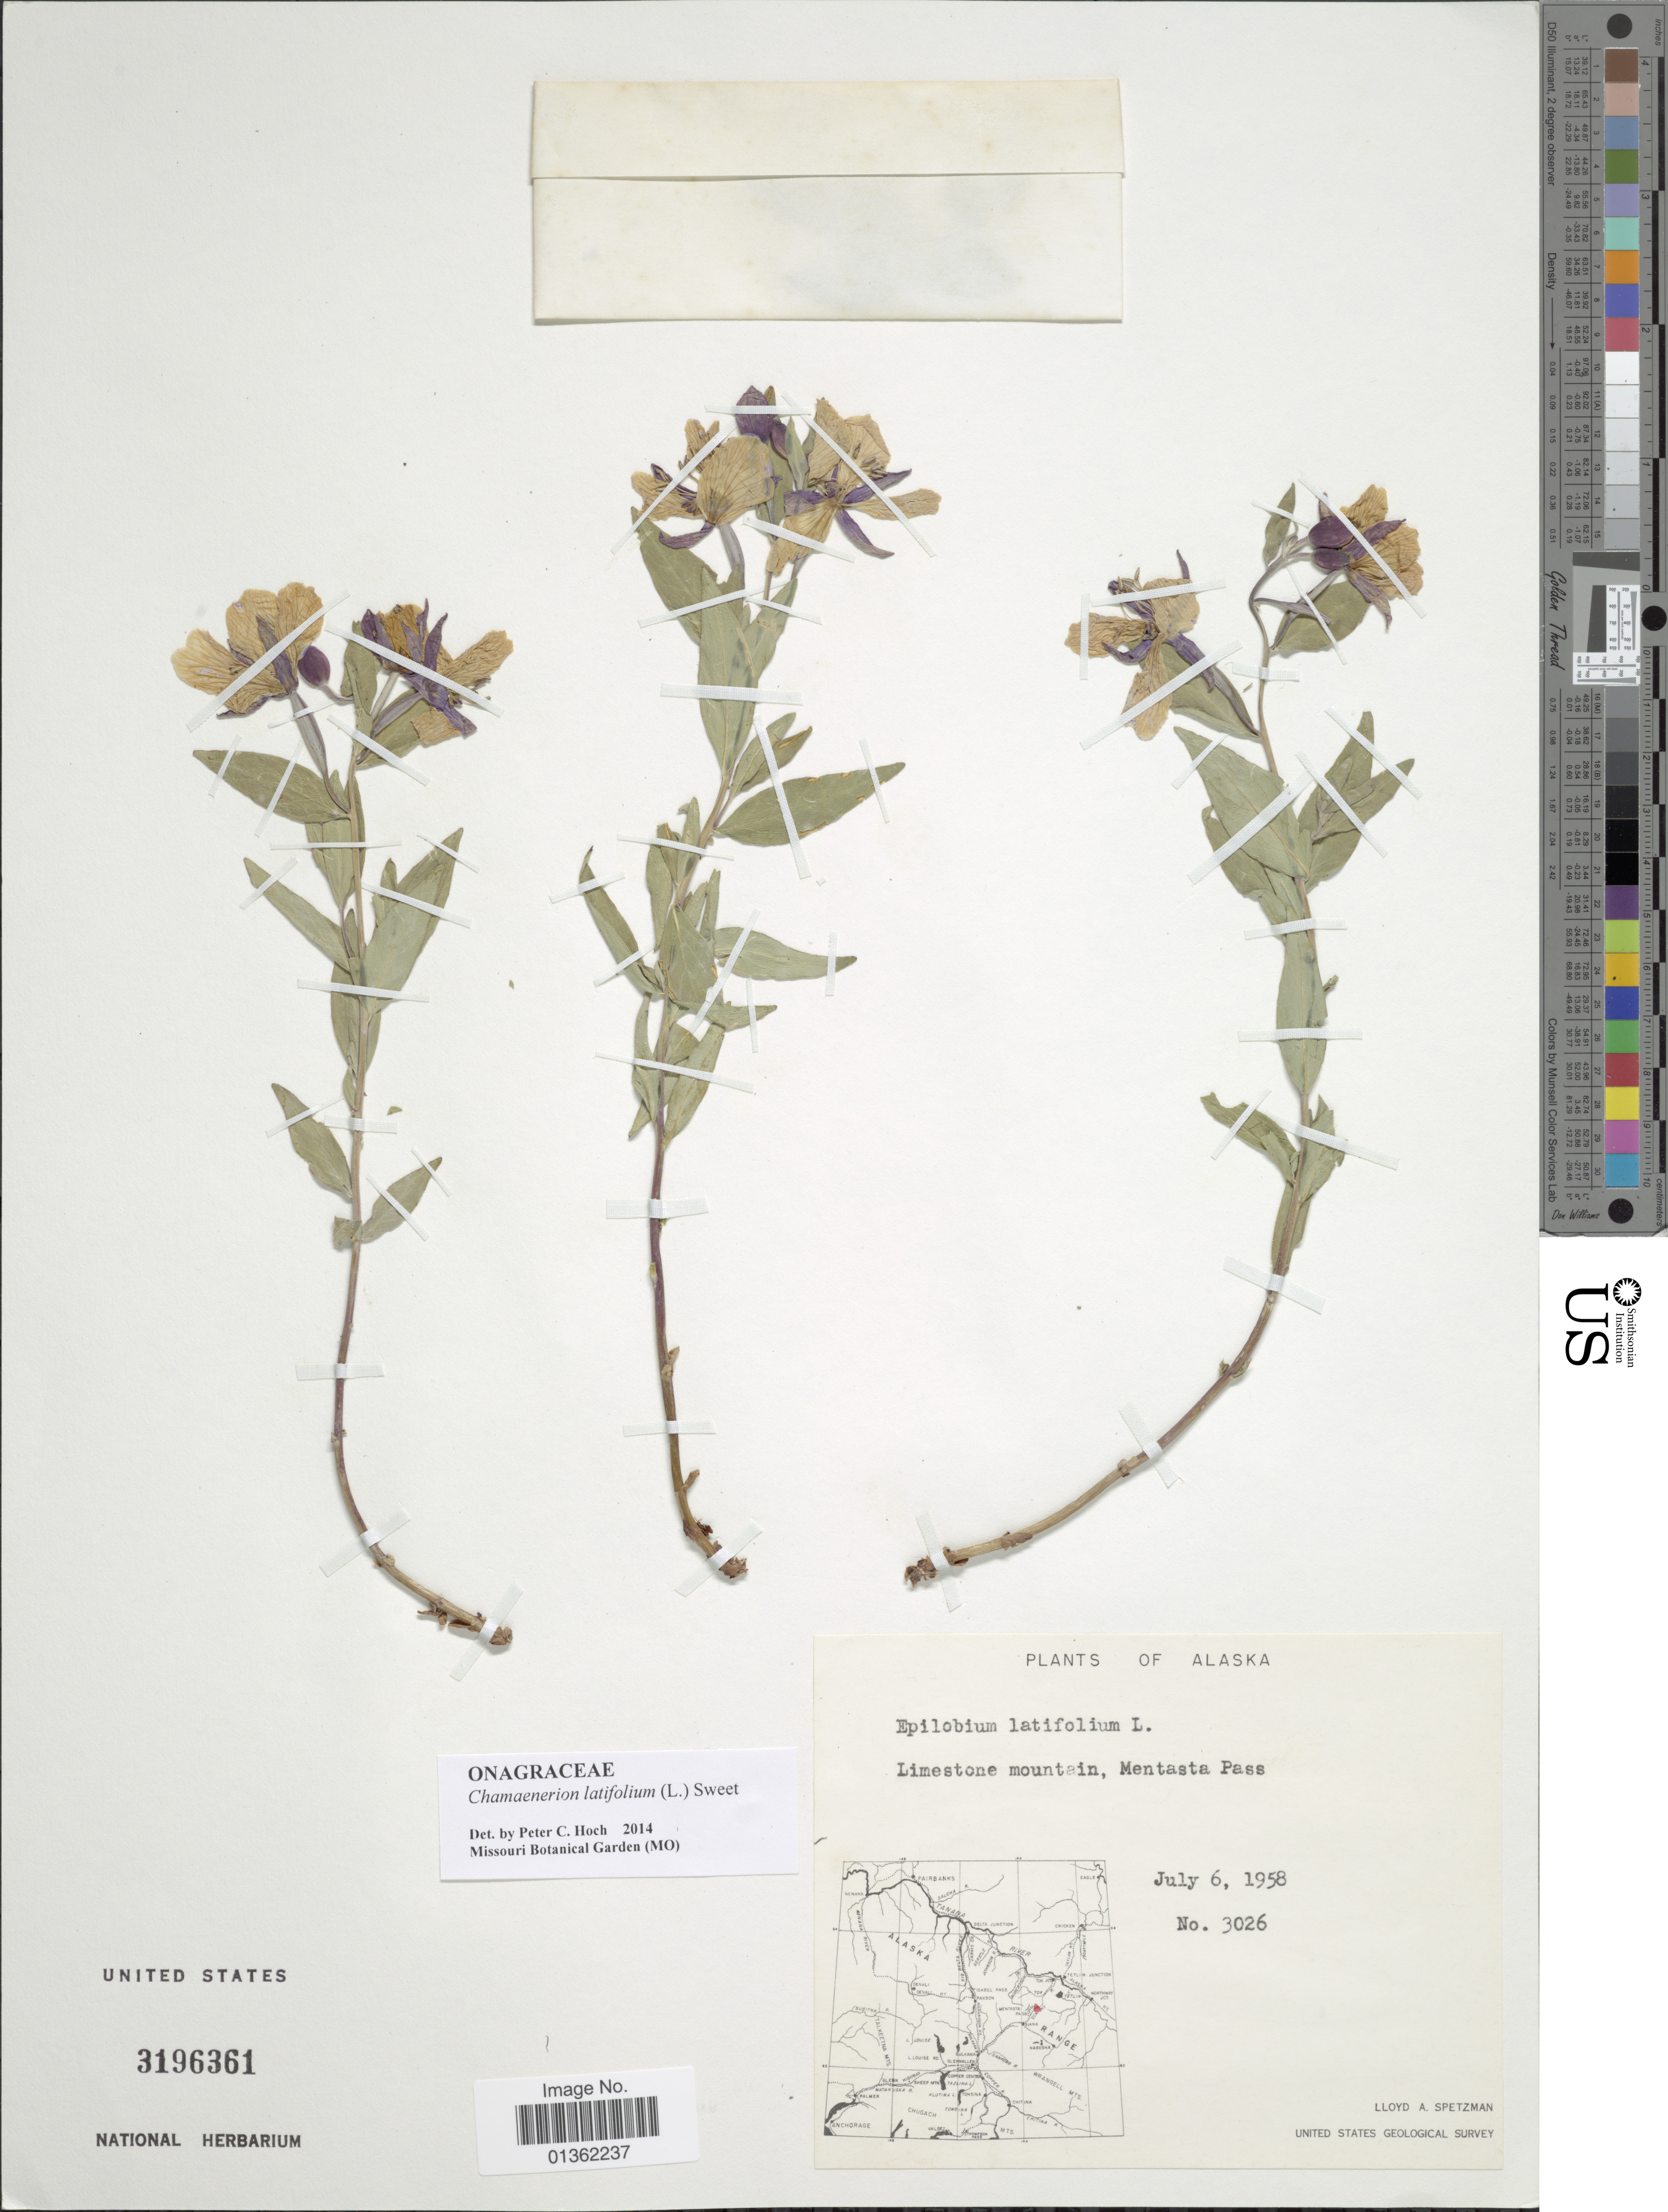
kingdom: Plantae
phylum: Tracheophyta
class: Magnoliopsida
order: Myrtales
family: Onagraceae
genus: Chamaenerion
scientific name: Chamaenerion latifolium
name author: (L.) Th. Fr. & Lange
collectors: L. Spetzman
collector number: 3026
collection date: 1958-07-06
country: United States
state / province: Alaska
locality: Limestone mountain, Mentasta Pass.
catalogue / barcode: US 3196361